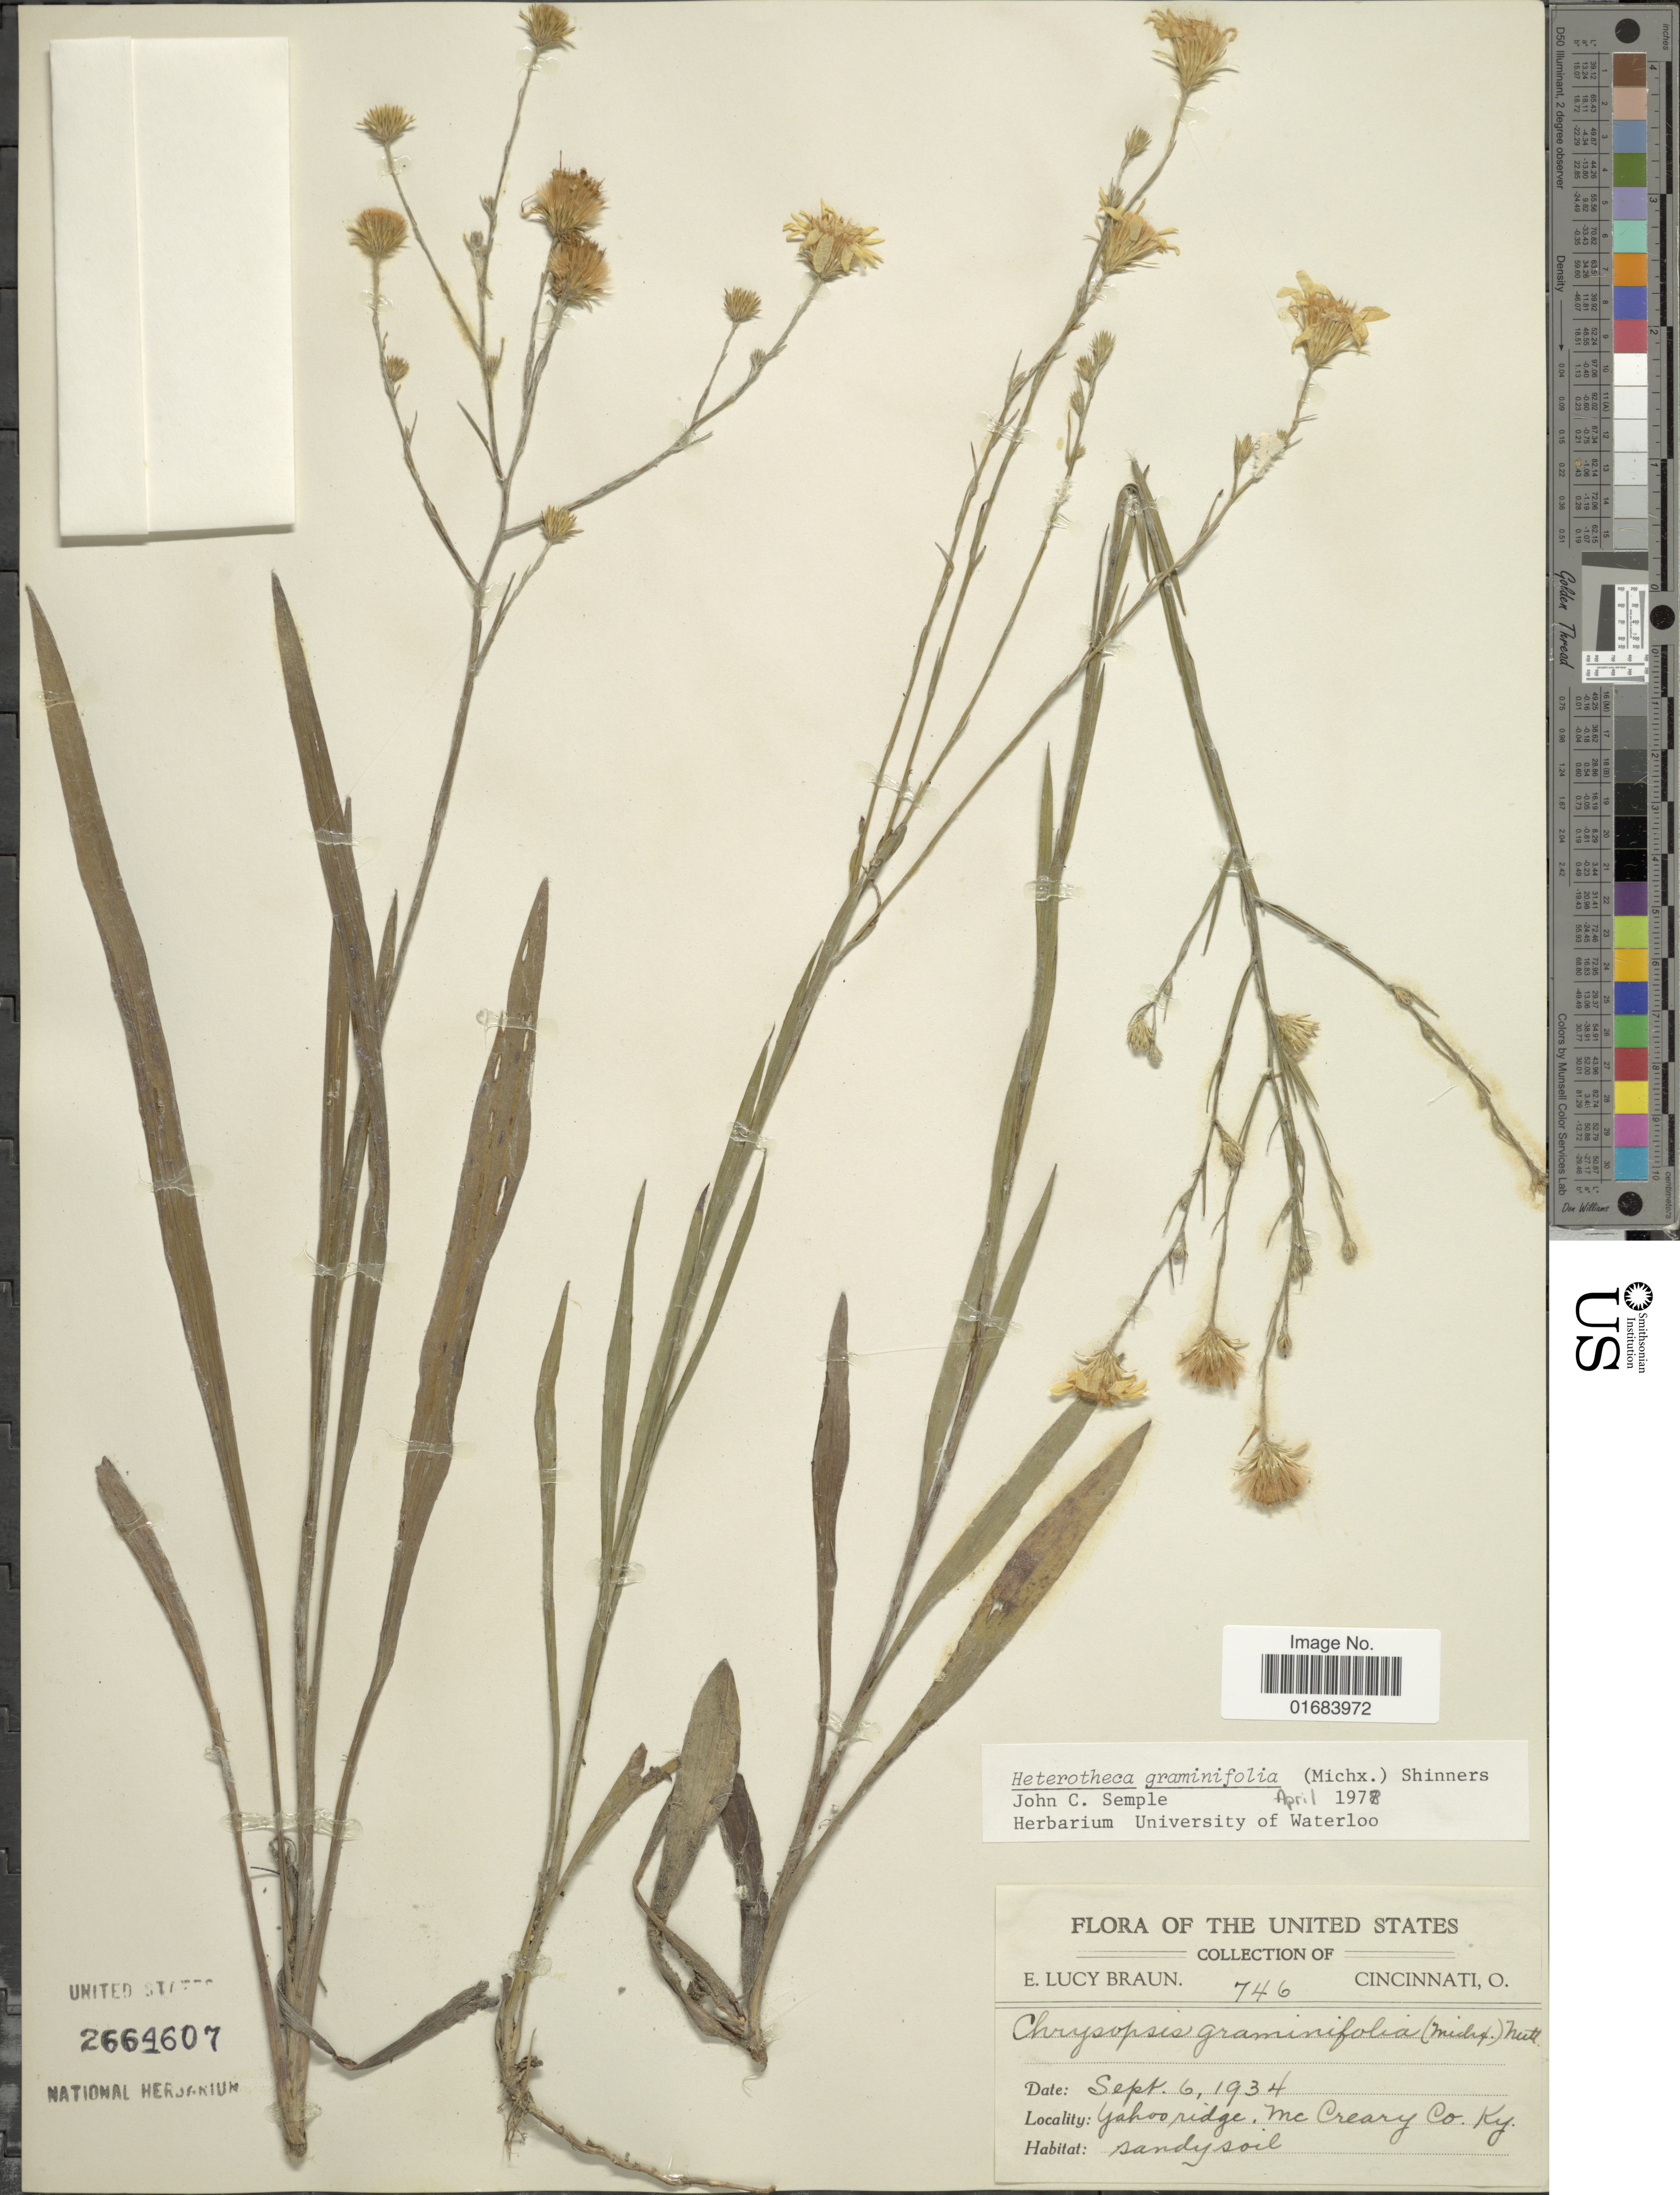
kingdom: Plantae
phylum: Tracheophyta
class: Magnoliopsida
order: Asterales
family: Asteraceae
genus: Pityopsis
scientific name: Pityopsis graminifolia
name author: (Michx.) Nutt.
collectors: E. L. Braun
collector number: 746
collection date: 1934-09-06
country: United States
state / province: Kentucky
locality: The United States, Yahoo rdige, McCreary Co.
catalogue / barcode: US 2664607